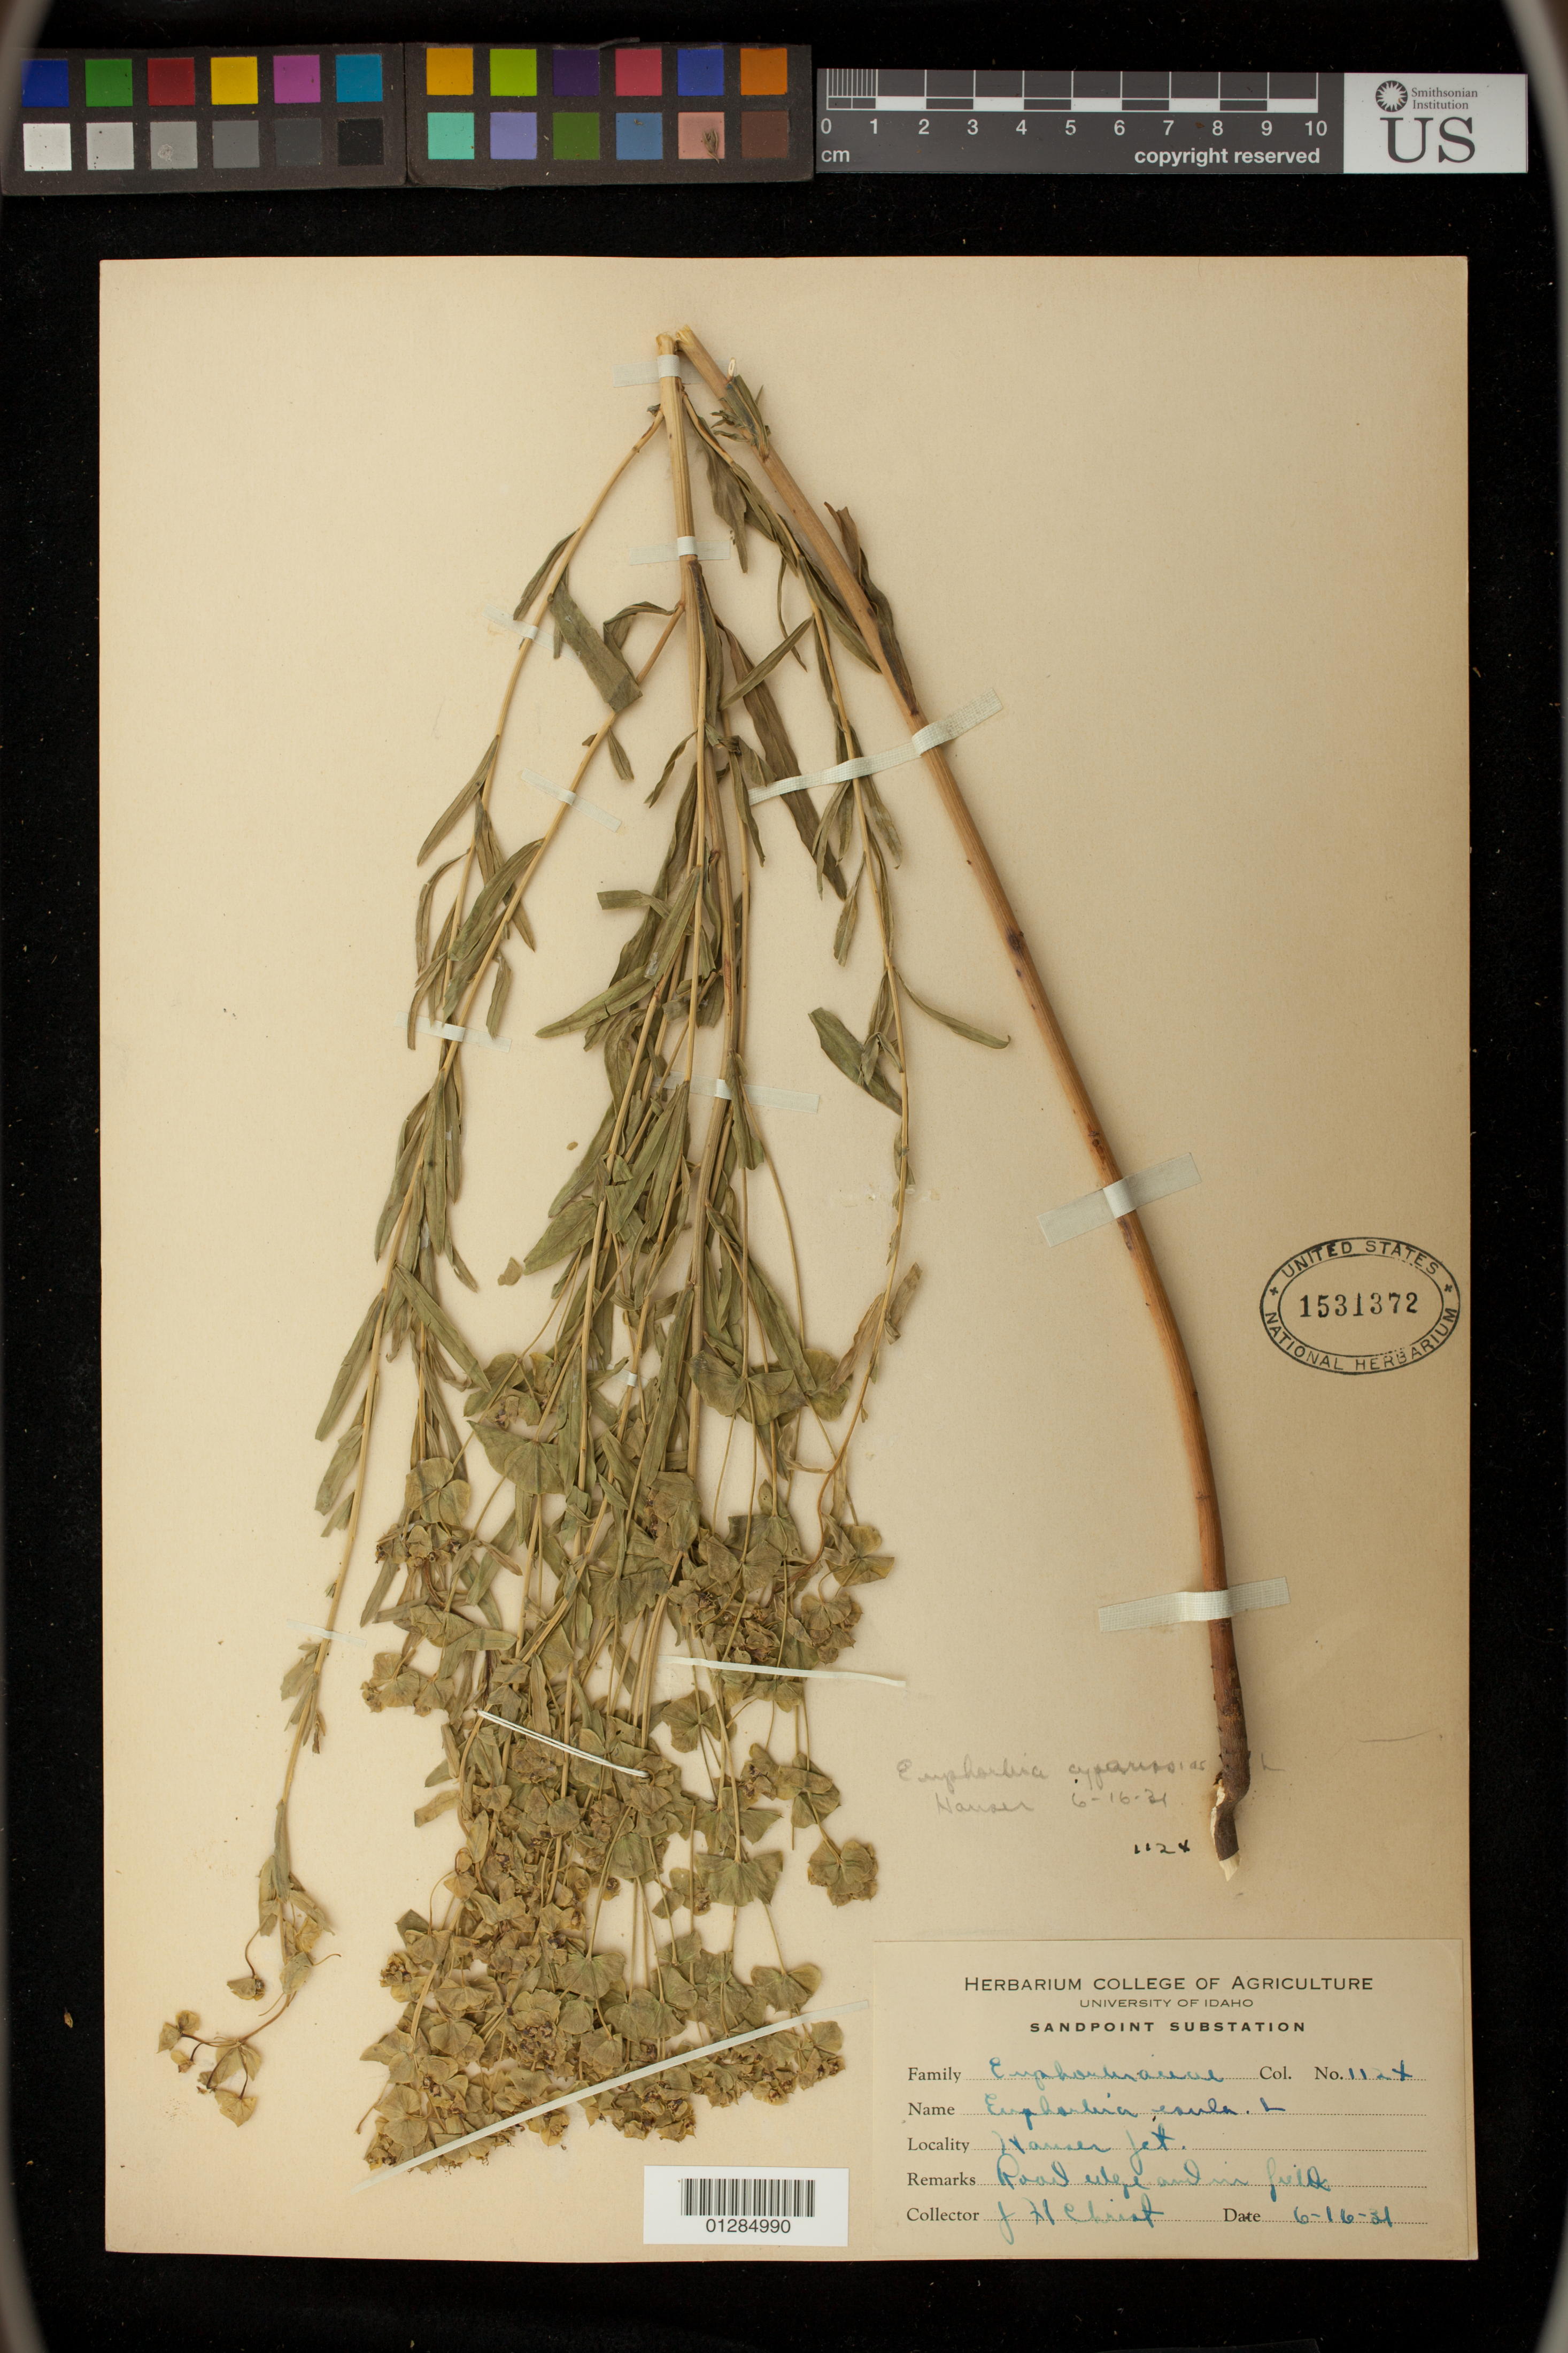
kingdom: Plantae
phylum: Tracheophyta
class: Magnoliopsida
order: Malpighiales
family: Euphorbiaceae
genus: Euphorbia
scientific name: Euphorbia esula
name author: L.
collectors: J. H. Christ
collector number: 1124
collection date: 1931-06-16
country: United States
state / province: Idaho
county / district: Kootenai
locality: Hauser Jet.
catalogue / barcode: US 1531372